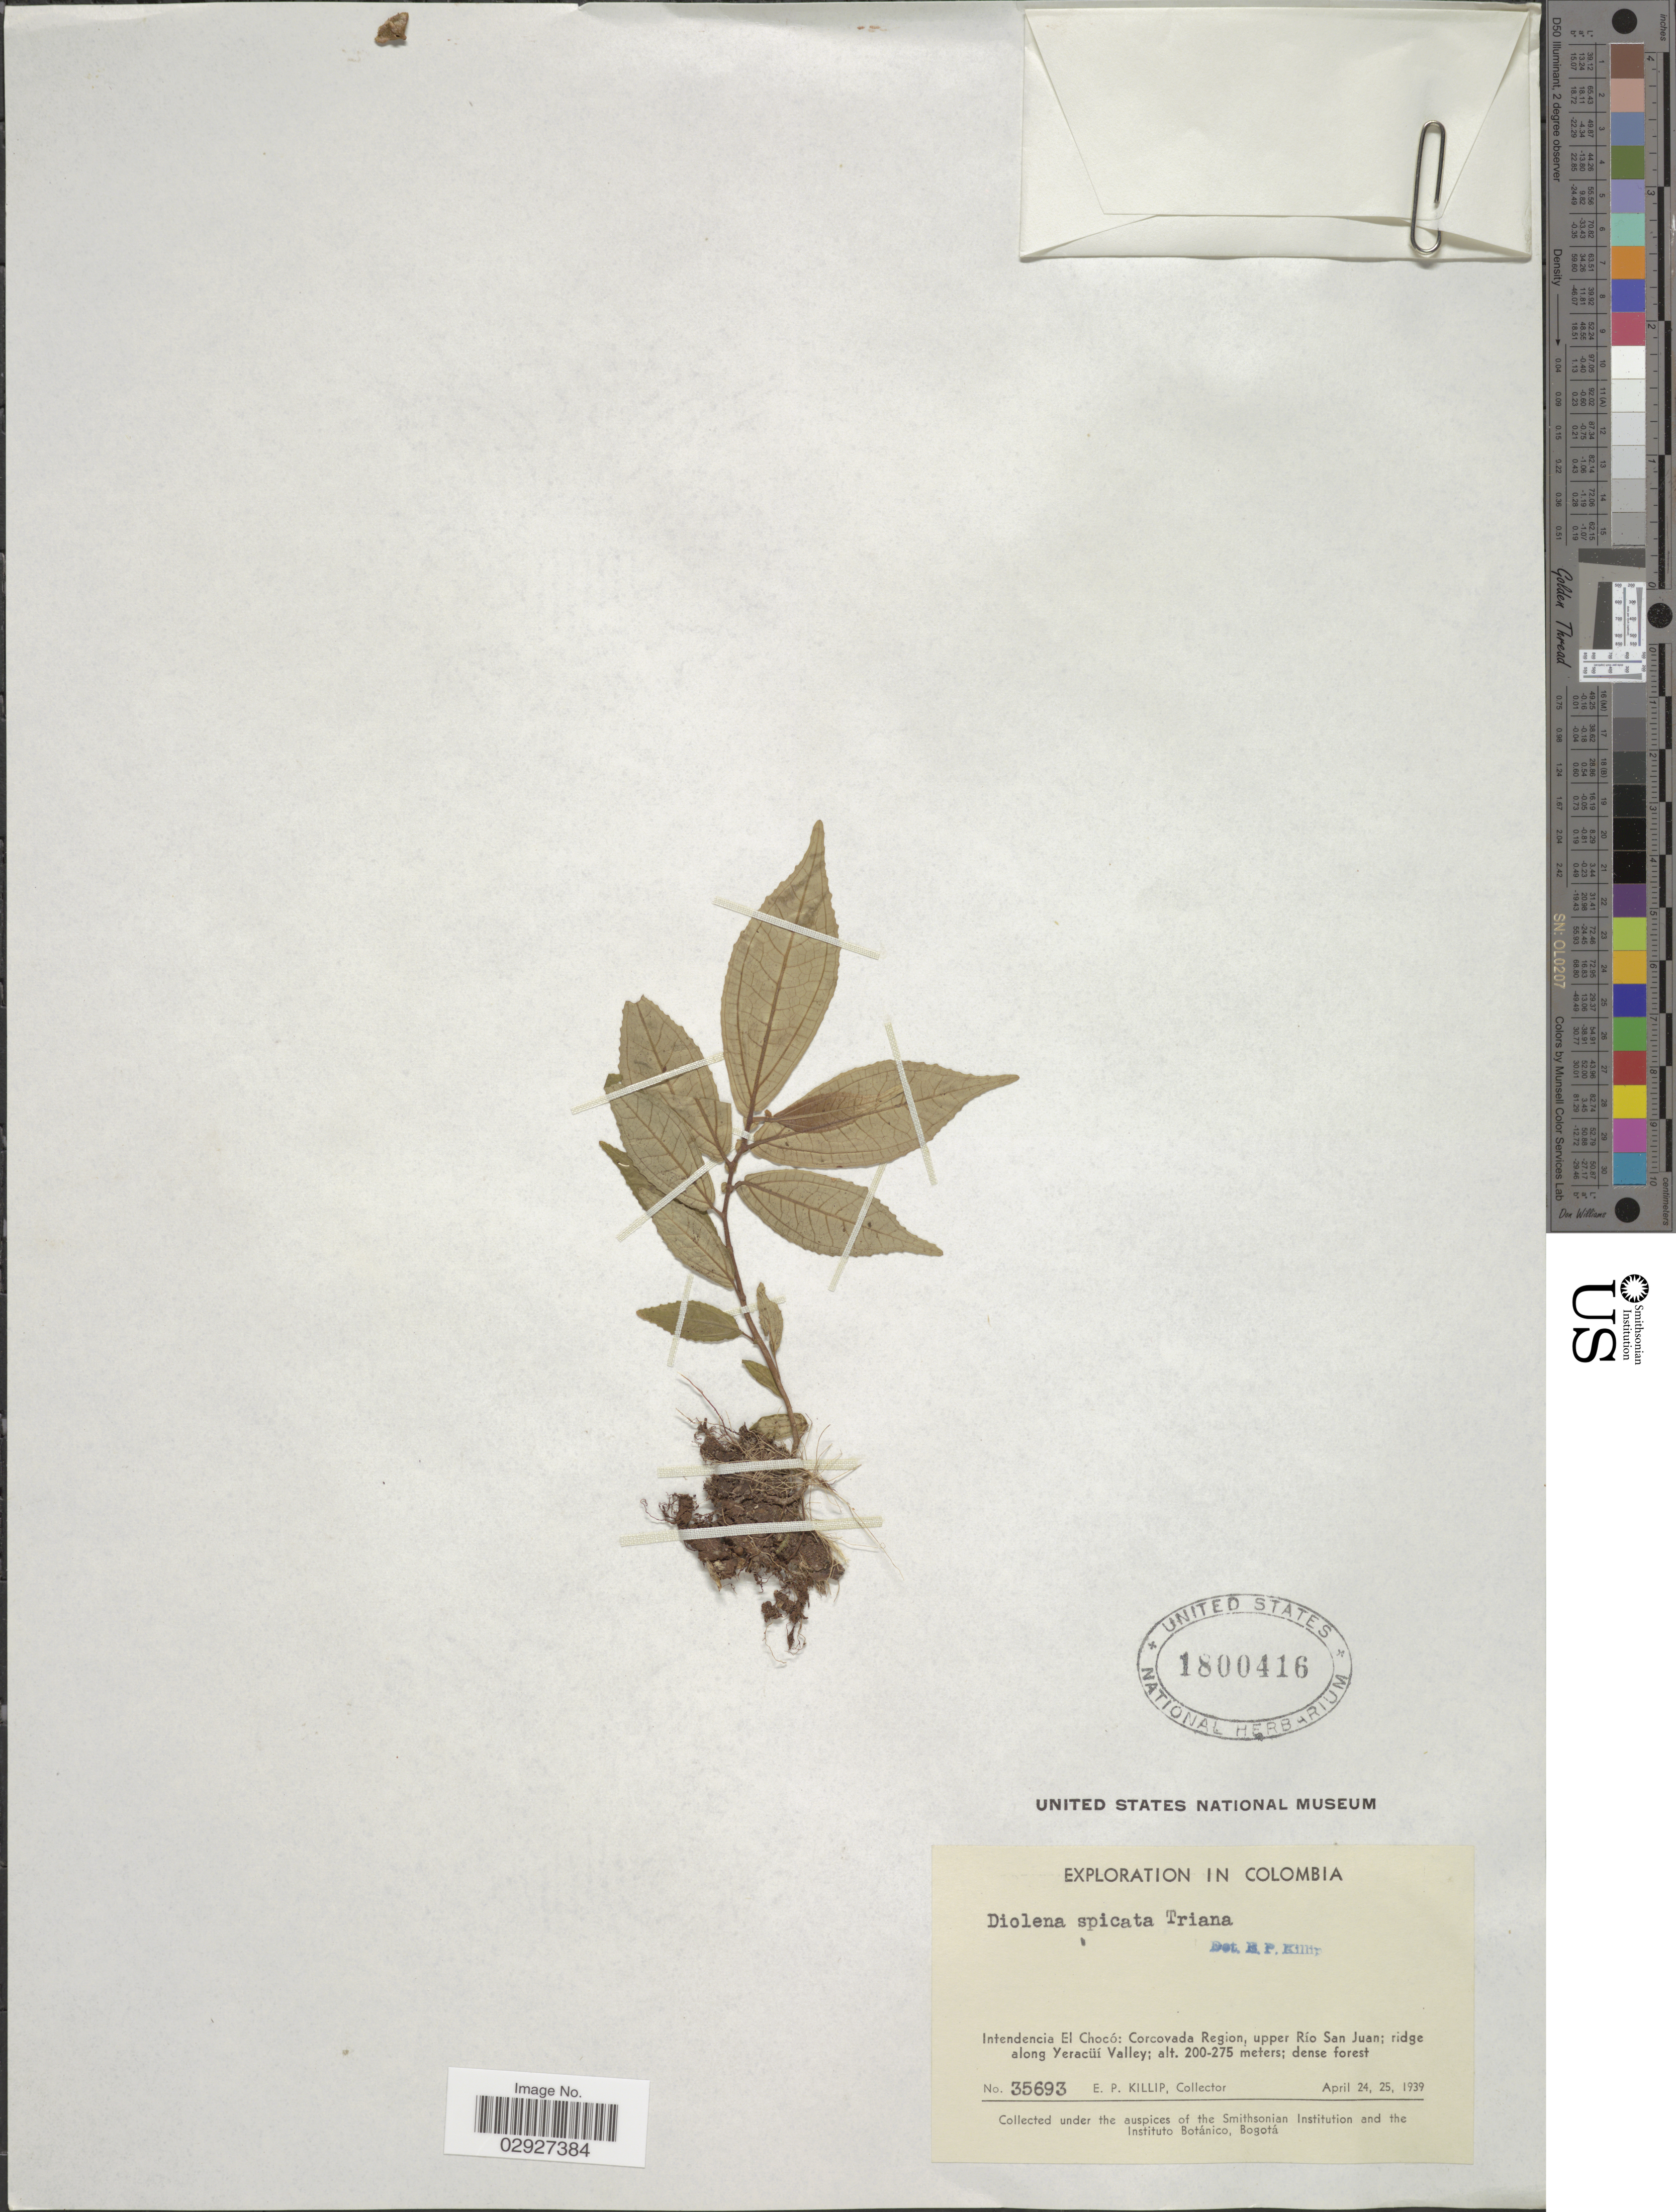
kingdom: Plantae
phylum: Tracheophyta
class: Magnoliopsida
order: Myrtales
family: Melastomataceae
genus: Triolena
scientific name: Triolena spicata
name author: (Triana) L.O. Williams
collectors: E. P. Killip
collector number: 35693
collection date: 1929-04-24/1939-04-25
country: Colombia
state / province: Chocó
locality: Intendencia El Chocó: Corcovada Region, upper Río San Juan; ridge along Yeracüí Valley.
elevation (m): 200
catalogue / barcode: US 1800416